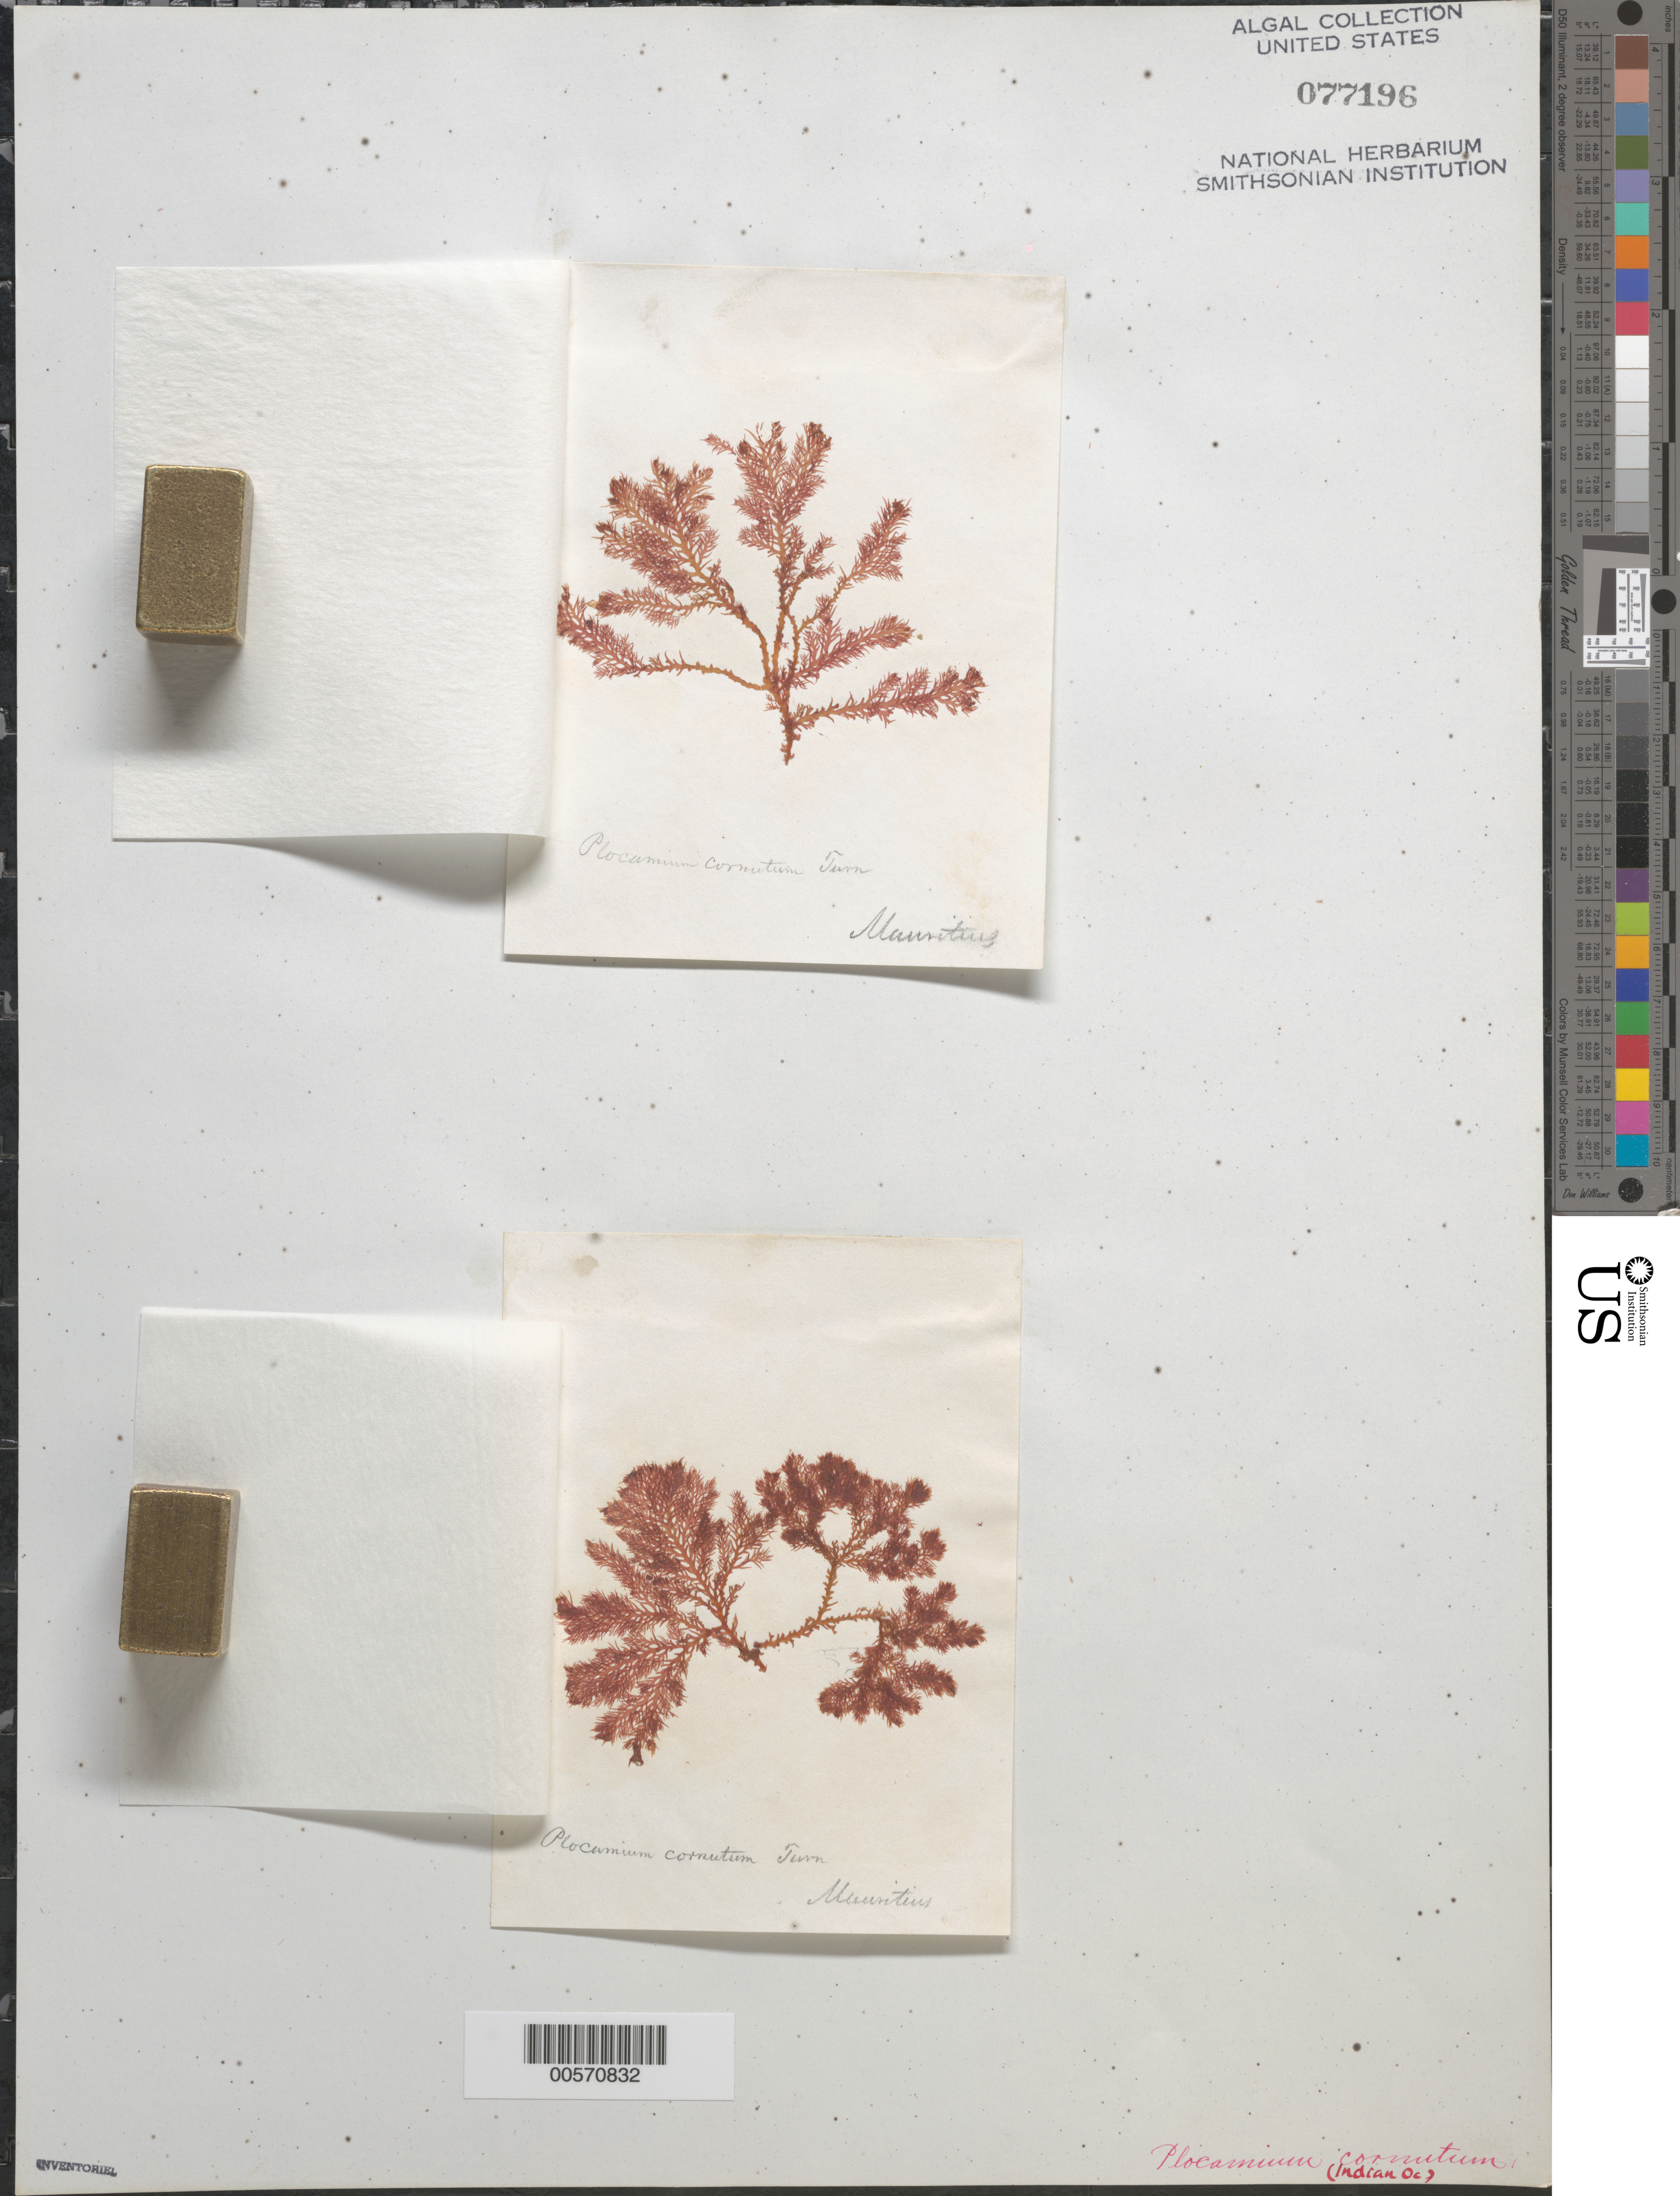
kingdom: Plantae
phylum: Rhodophyta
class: Florideophyceae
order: Plocamiales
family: Plocamiaceae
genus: Plocamium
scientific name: Plocamium cornutum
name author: (Turner) Harv.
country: Mauritius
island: Mauritius Island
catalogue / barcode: US 77196